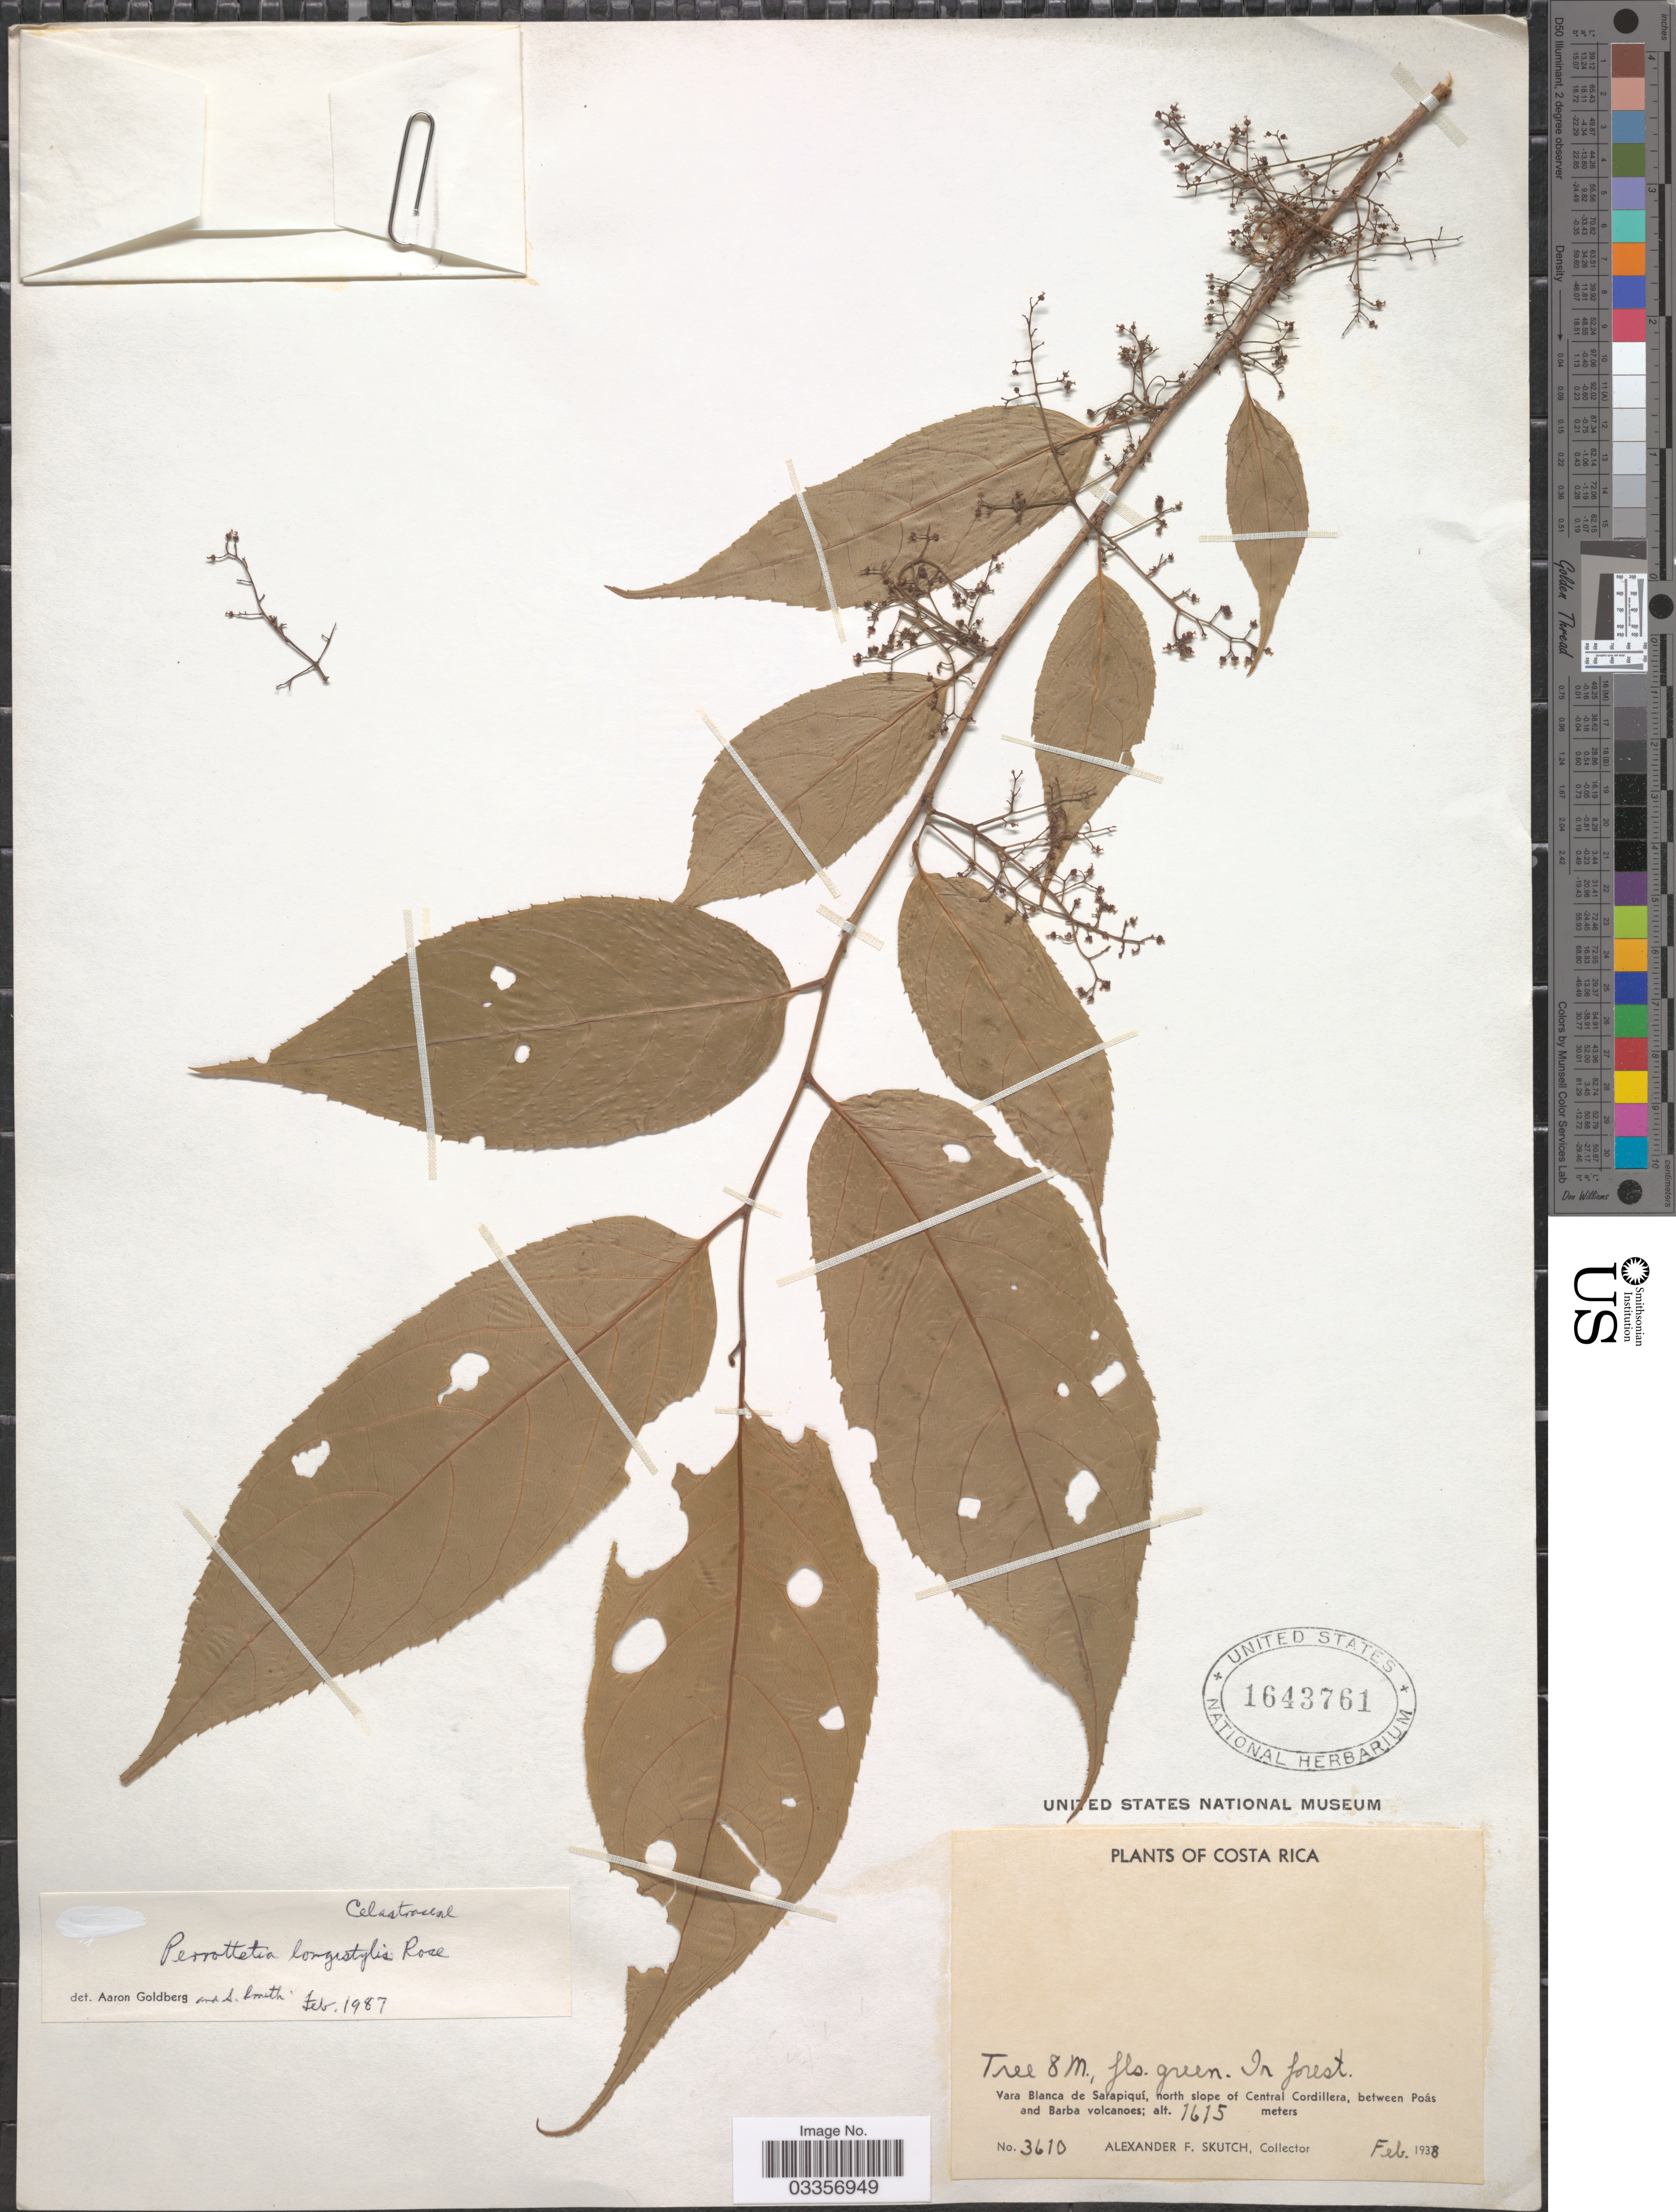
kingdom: Plantae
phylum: Tracheophyta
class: Magnoliopsida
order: Huerteales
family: Dipentodontaceae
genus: Perrottetia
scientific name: Perrottetia longistylis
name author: Rose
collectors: A. F. Skutch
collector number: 3610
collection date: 1938-02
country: Costa Rica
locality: Vara Blanca de Sarapiquí, north slope of Central Cordillera, between Poás and Barba volcanoes.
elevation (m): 1615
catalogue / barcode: US 1643761